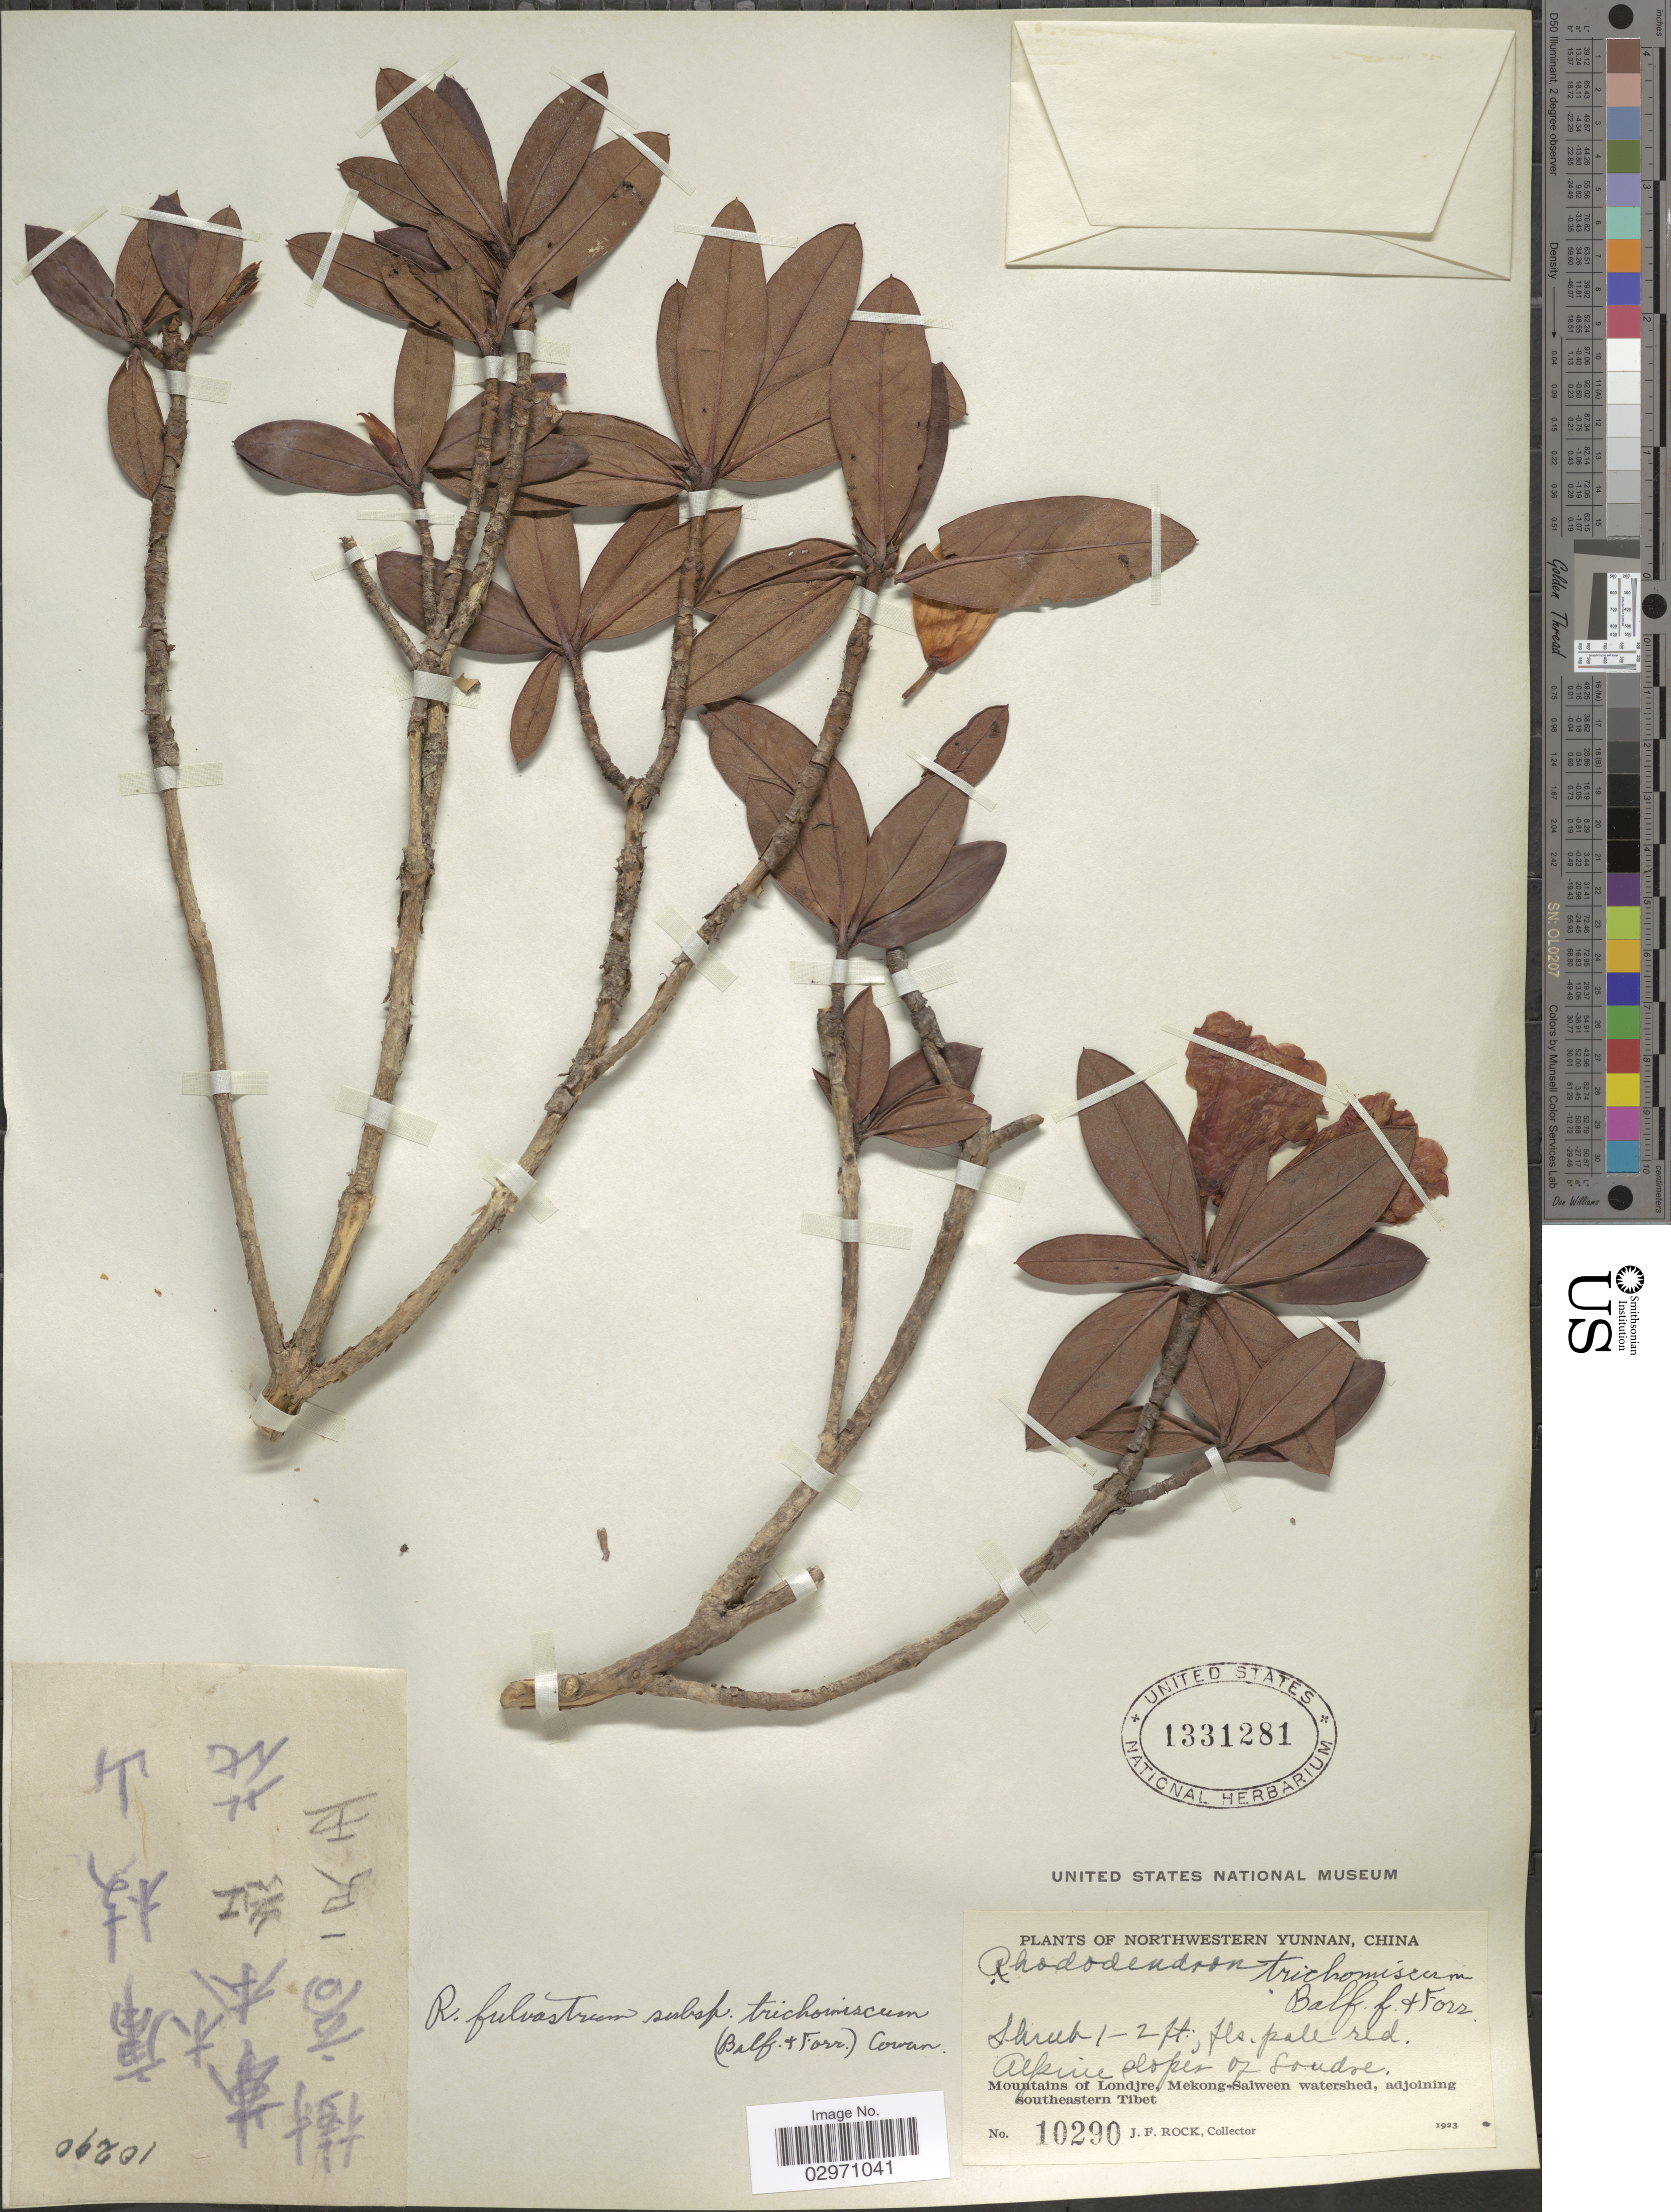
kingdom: Plantae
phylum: Tracheophyta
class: Magnoliopsida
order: Ericales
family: Ericaceae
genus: Rhododendron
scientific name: Rhododendron fulvastrum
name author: Balf. f. & Forrest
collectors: J. Rock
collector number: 10290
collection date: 1923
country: China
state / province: Yunnan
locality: Northwestern Yunnan. Alpine slopes of Londre. Mountains of Londjre, Mekong-Salween watershed, adjoining southeastern Tibet.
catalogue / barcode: US 1331281